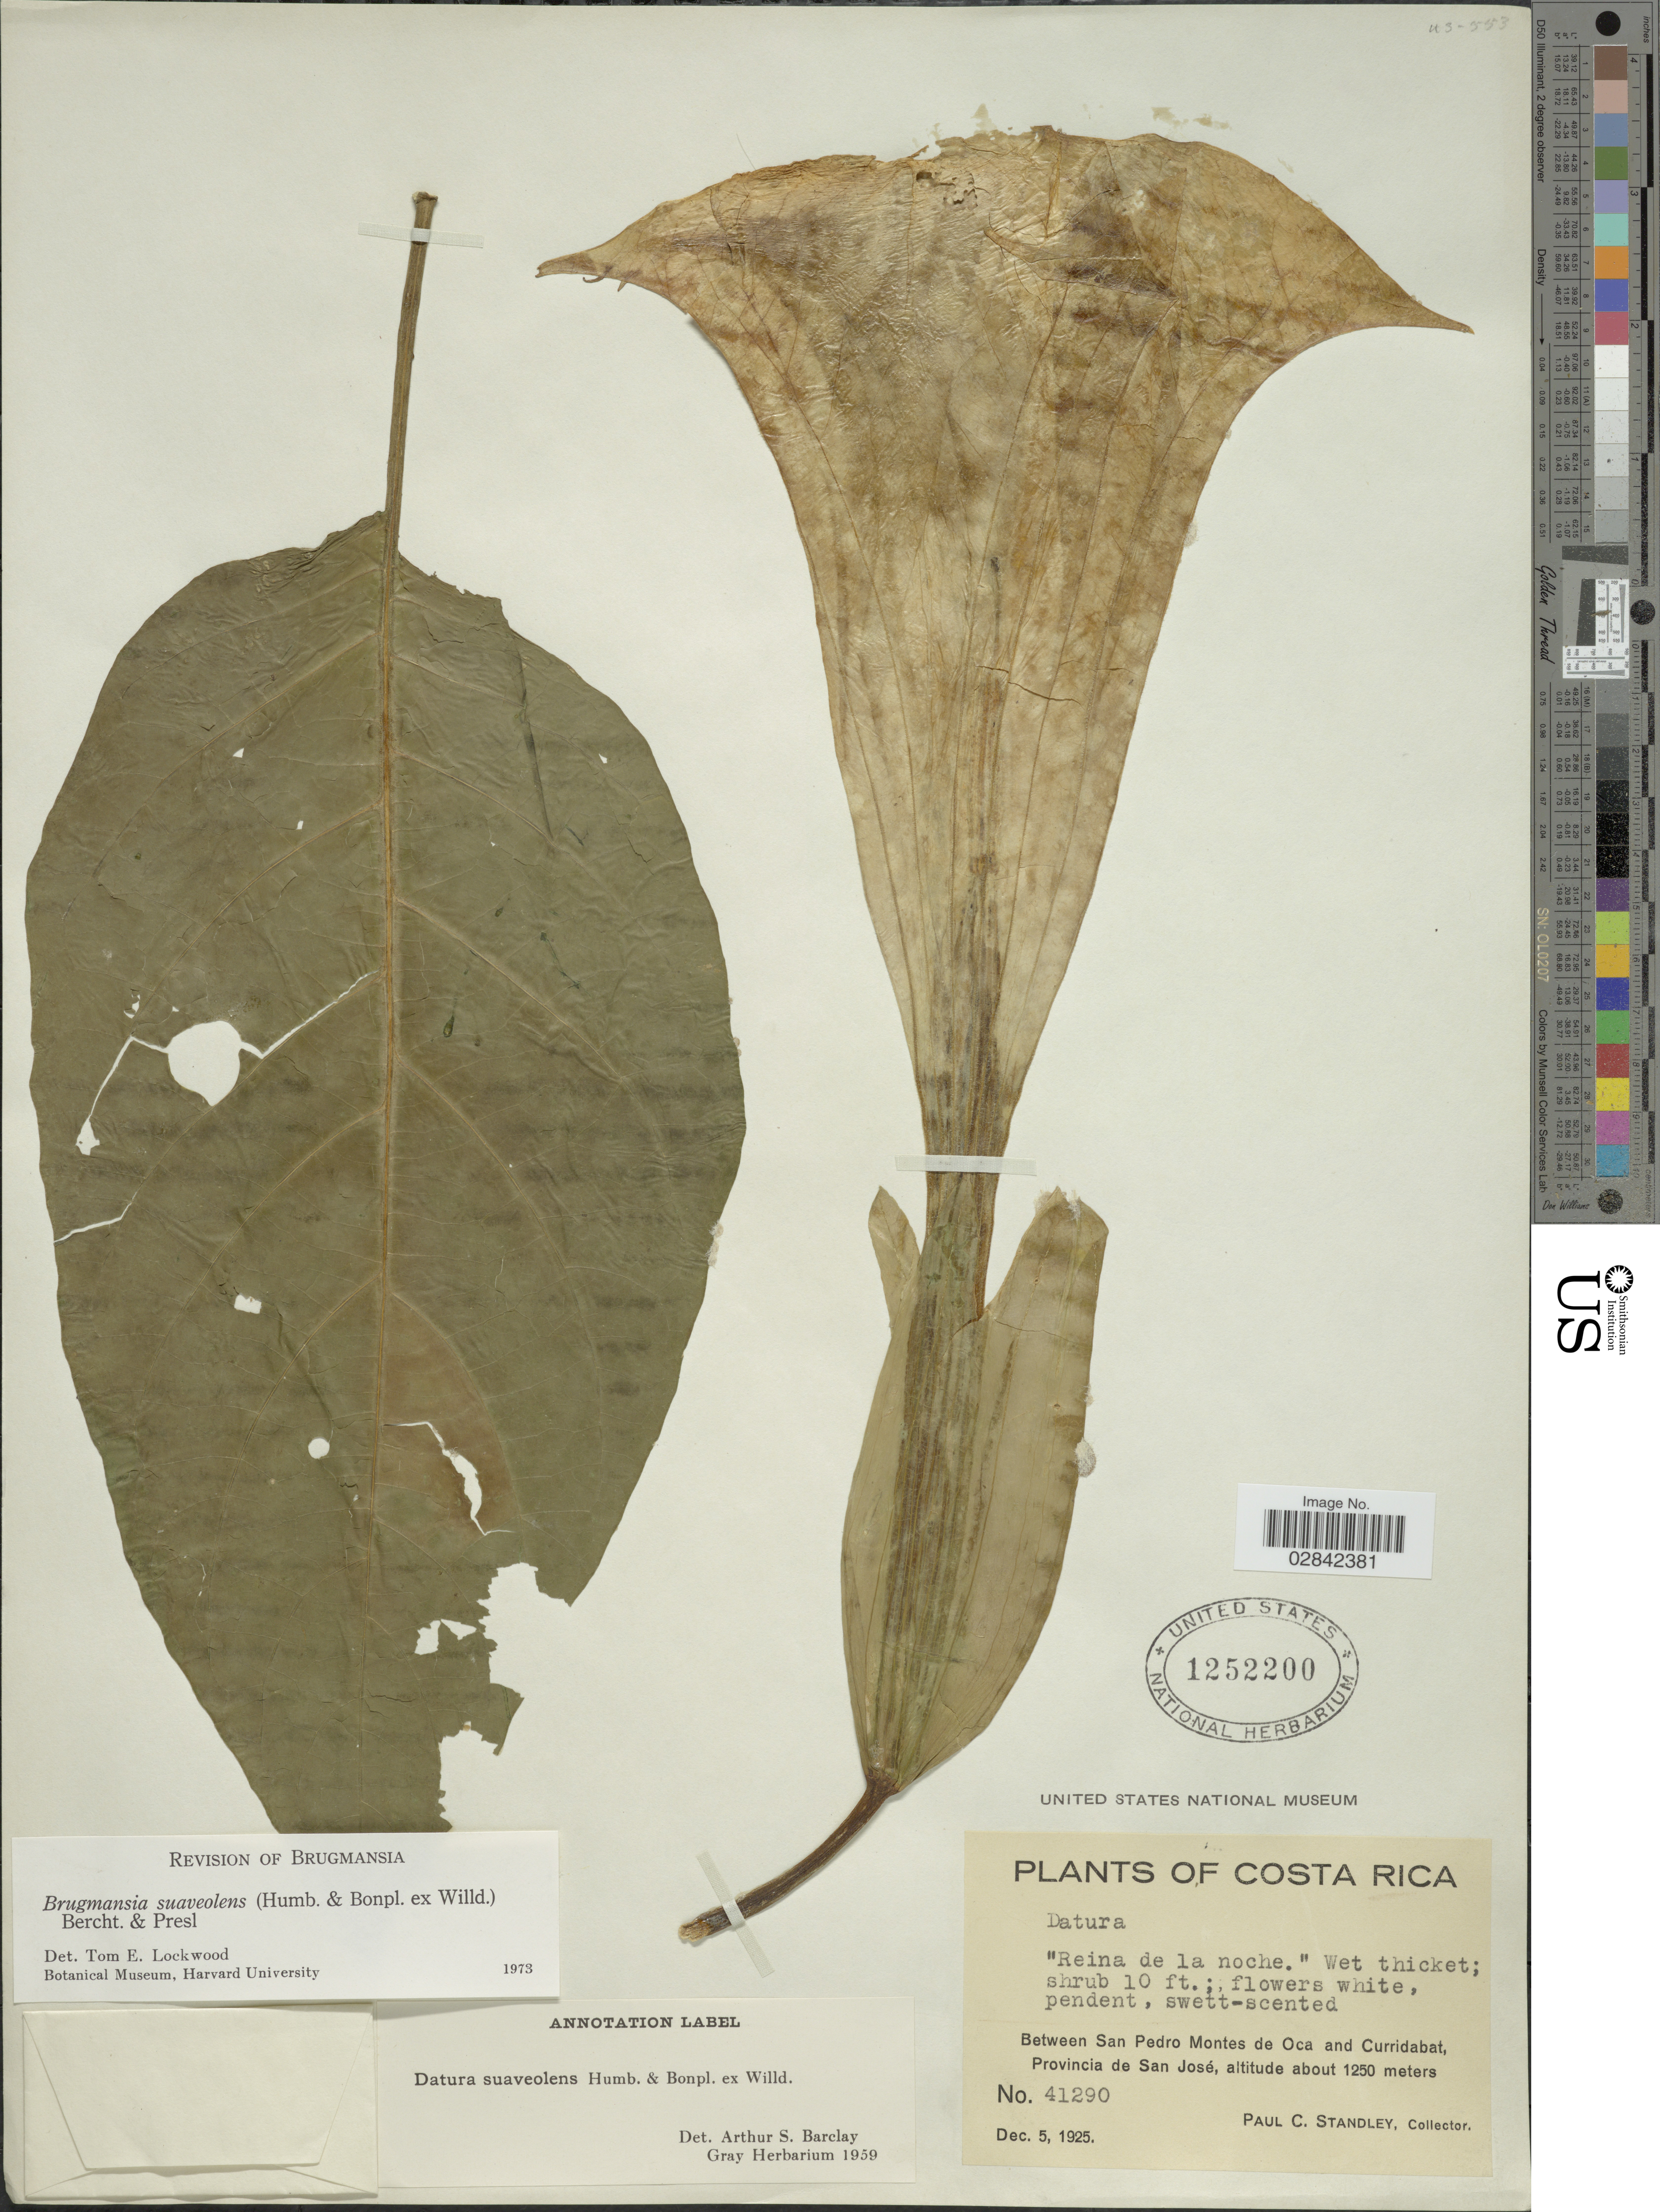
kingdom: Plantae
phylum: Tracheophyta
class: Magnoliopsida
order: Solanales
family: Solanaceae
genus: Brugmansia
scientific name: Brugmansia suaveolens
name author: (Humb. & Bonpl. ex Willd.) Brecht. & J. Presl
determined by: Lockwood, T. E.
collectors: P. C. Standley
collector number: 41290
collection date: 1925-12-05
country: Costa Rica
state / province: San José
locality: Between San Pedro Montes de Oca and Curridabat, Provincia de San José.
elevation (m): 1250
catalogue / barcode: US 1252200